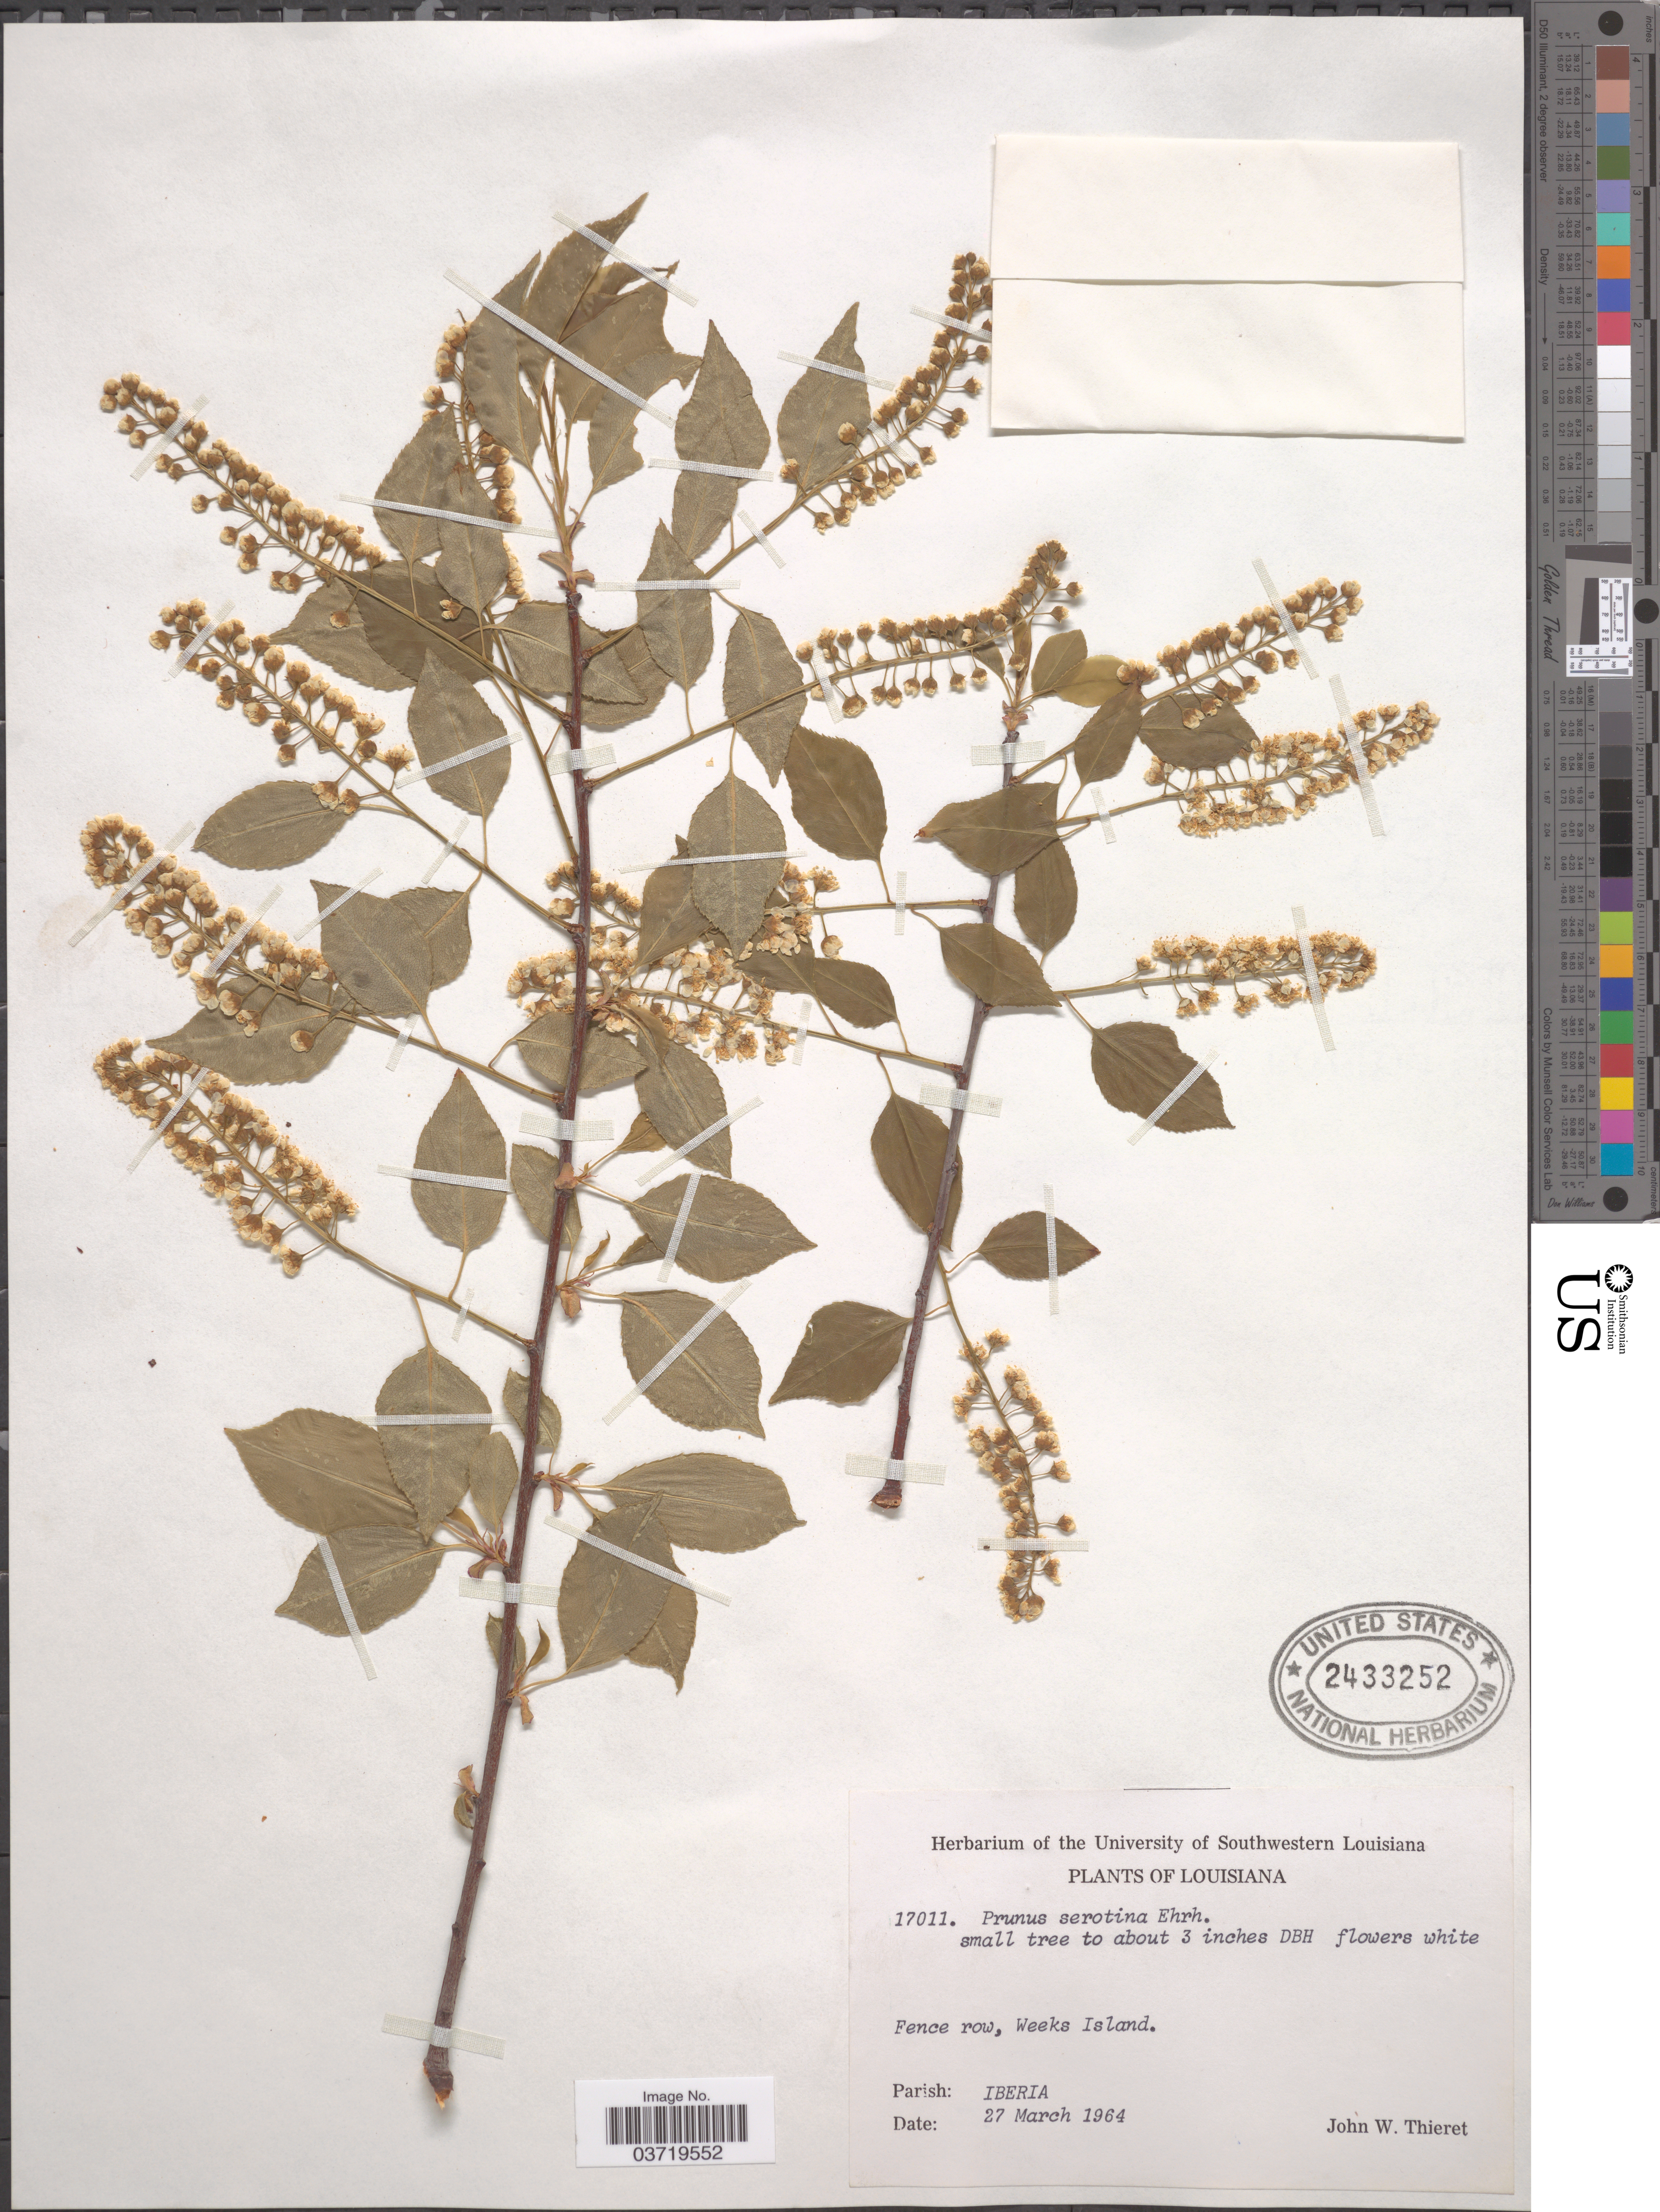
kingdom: Plantae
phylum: Tracheophyta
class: Magnoliopsida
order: Rosales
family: Rosaceae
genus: Prunus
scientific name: Prunus serotina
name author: Ehrh.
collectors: J. W. Thieret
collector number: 17011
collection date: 1964-03-27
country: United States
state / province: Louisiana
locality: Fence row, Weeks Island. Parish: Iberia.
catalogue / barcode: US 2433252